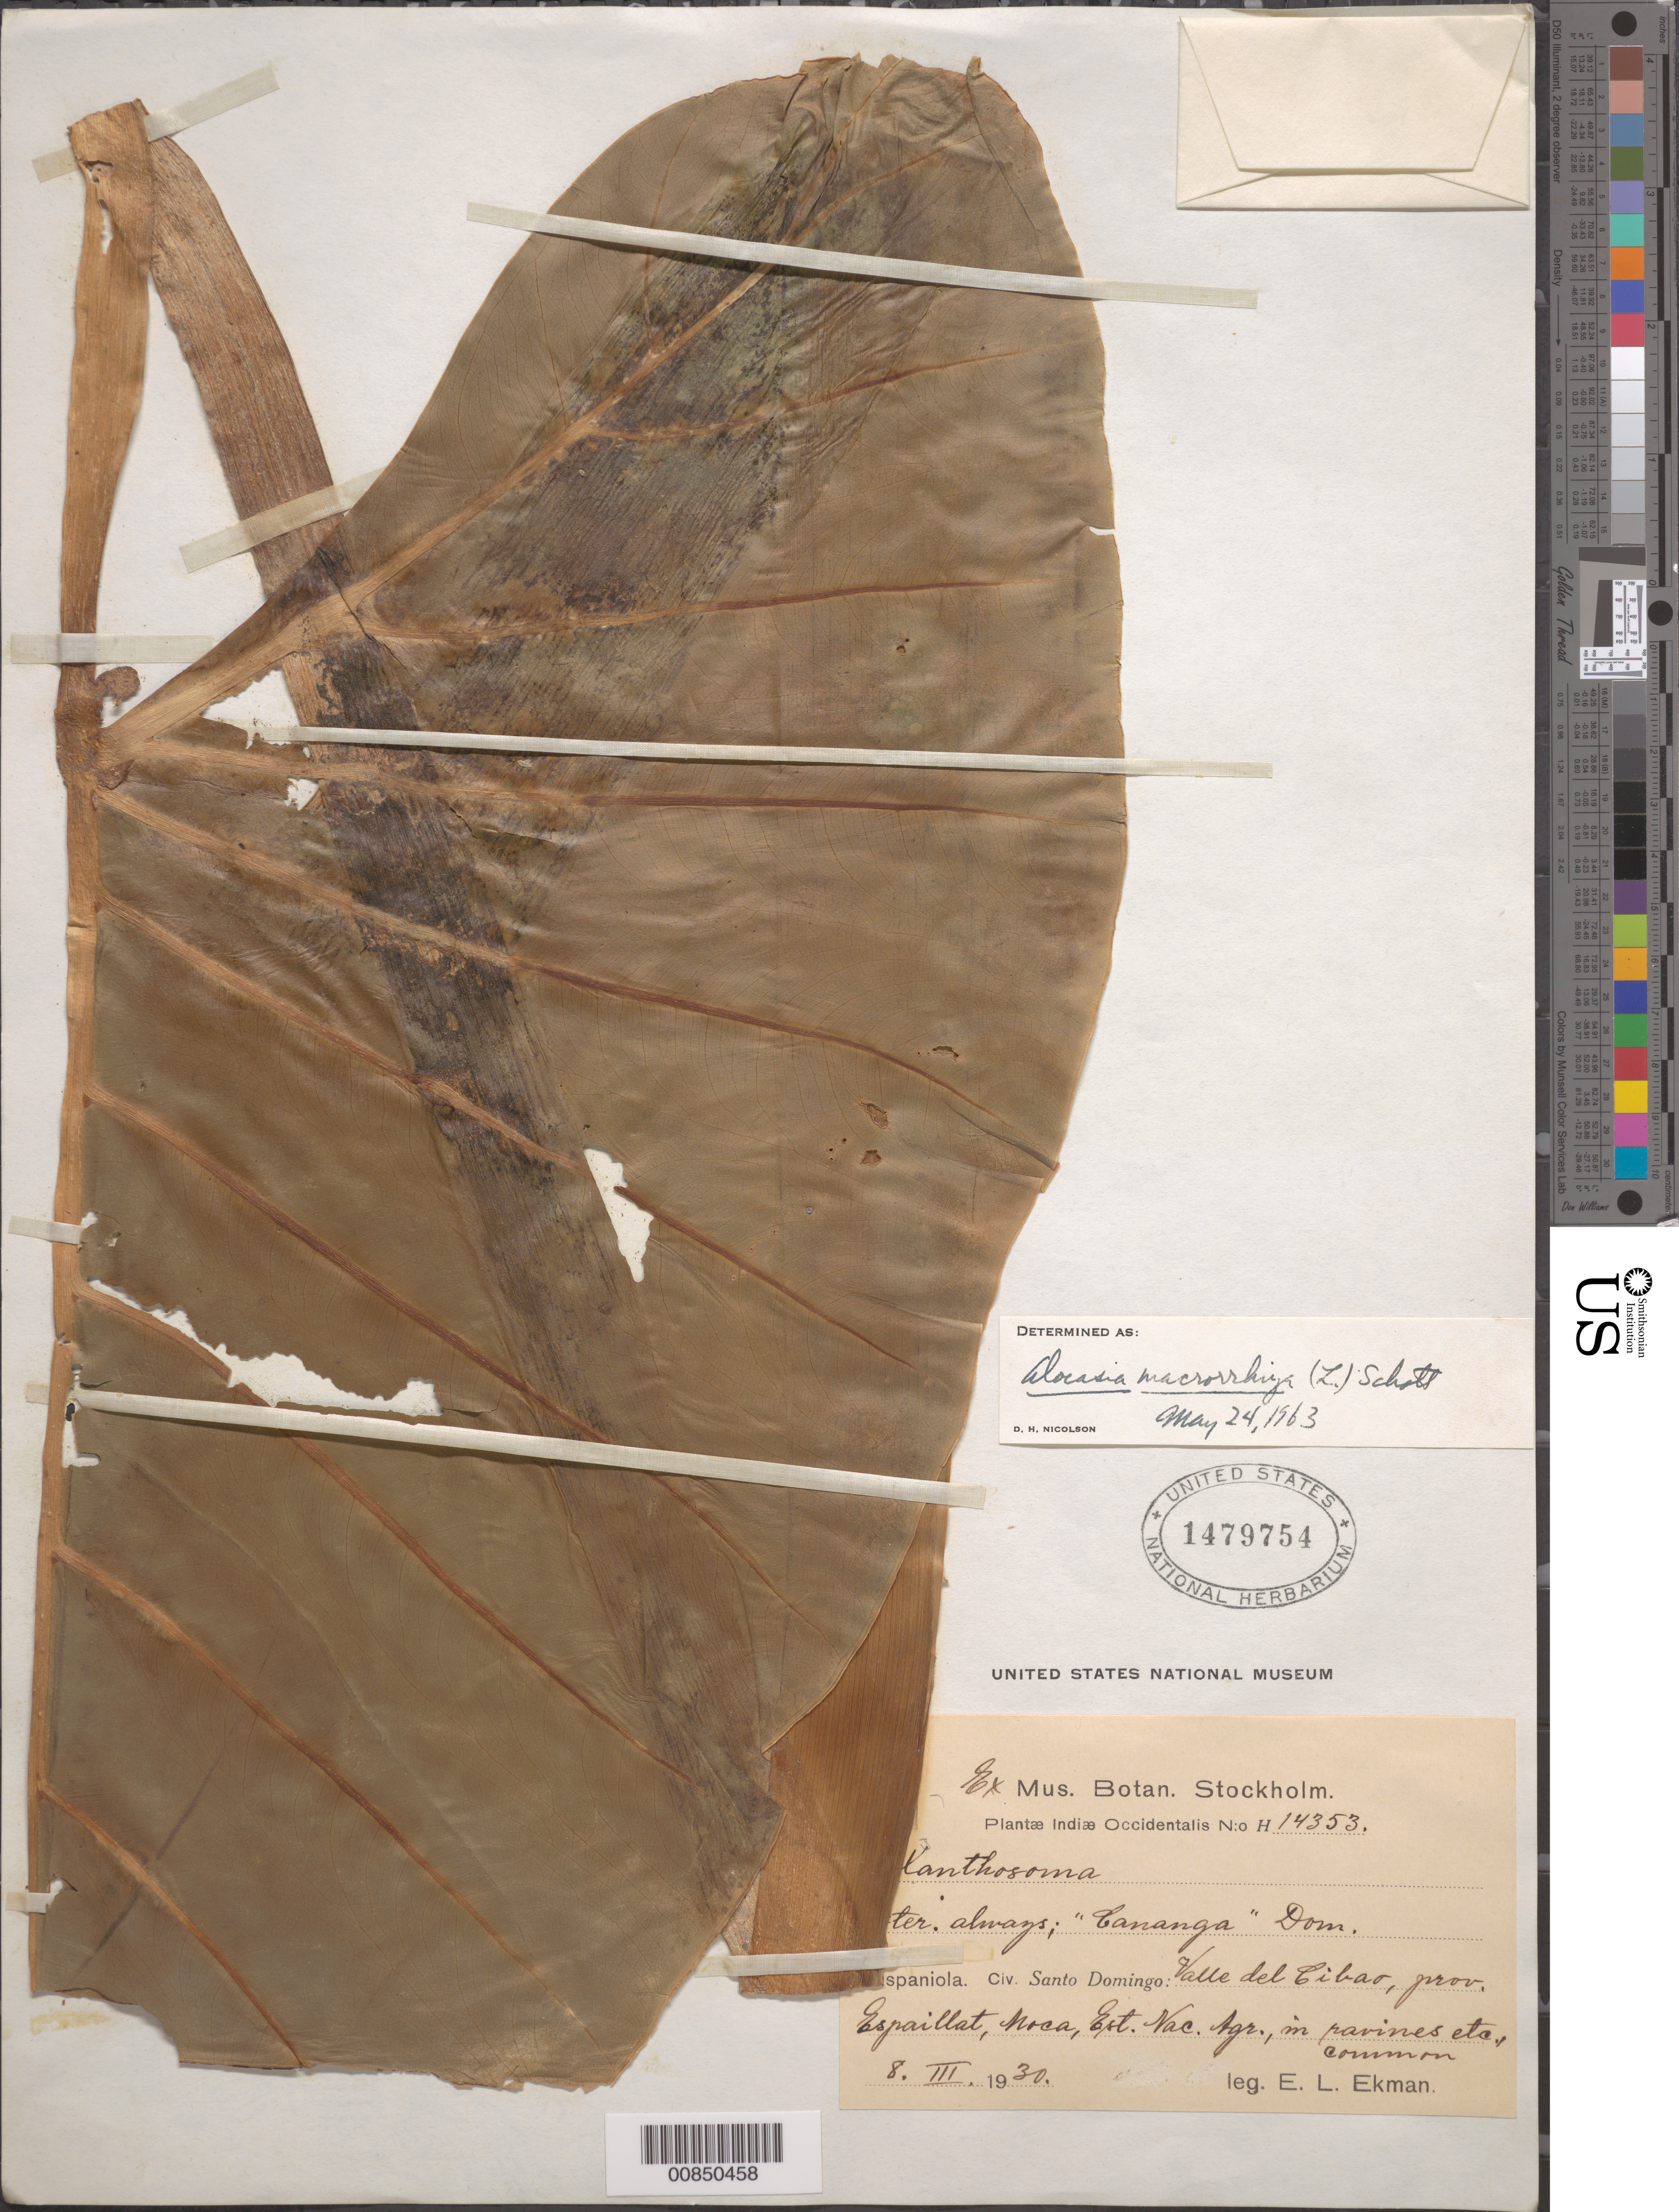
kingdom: Plantae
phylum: Tracheophyta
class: Liliopsida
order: Alismatales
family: Araceae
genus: Alocasia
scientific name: Alocasia macrorrhizos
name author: (L.) G. Don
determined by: Nicolson, Dan H.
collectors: E. L. Ekman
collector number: H 14353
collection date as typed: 08 Mar 1930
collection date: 1930-03-08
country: Dominican Republic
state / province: Espaillat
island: Hispaniola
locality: Valle del Cibao, Moca, Est. Nac. Agr.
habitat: Ravines, etc.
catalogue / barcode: US 1479754